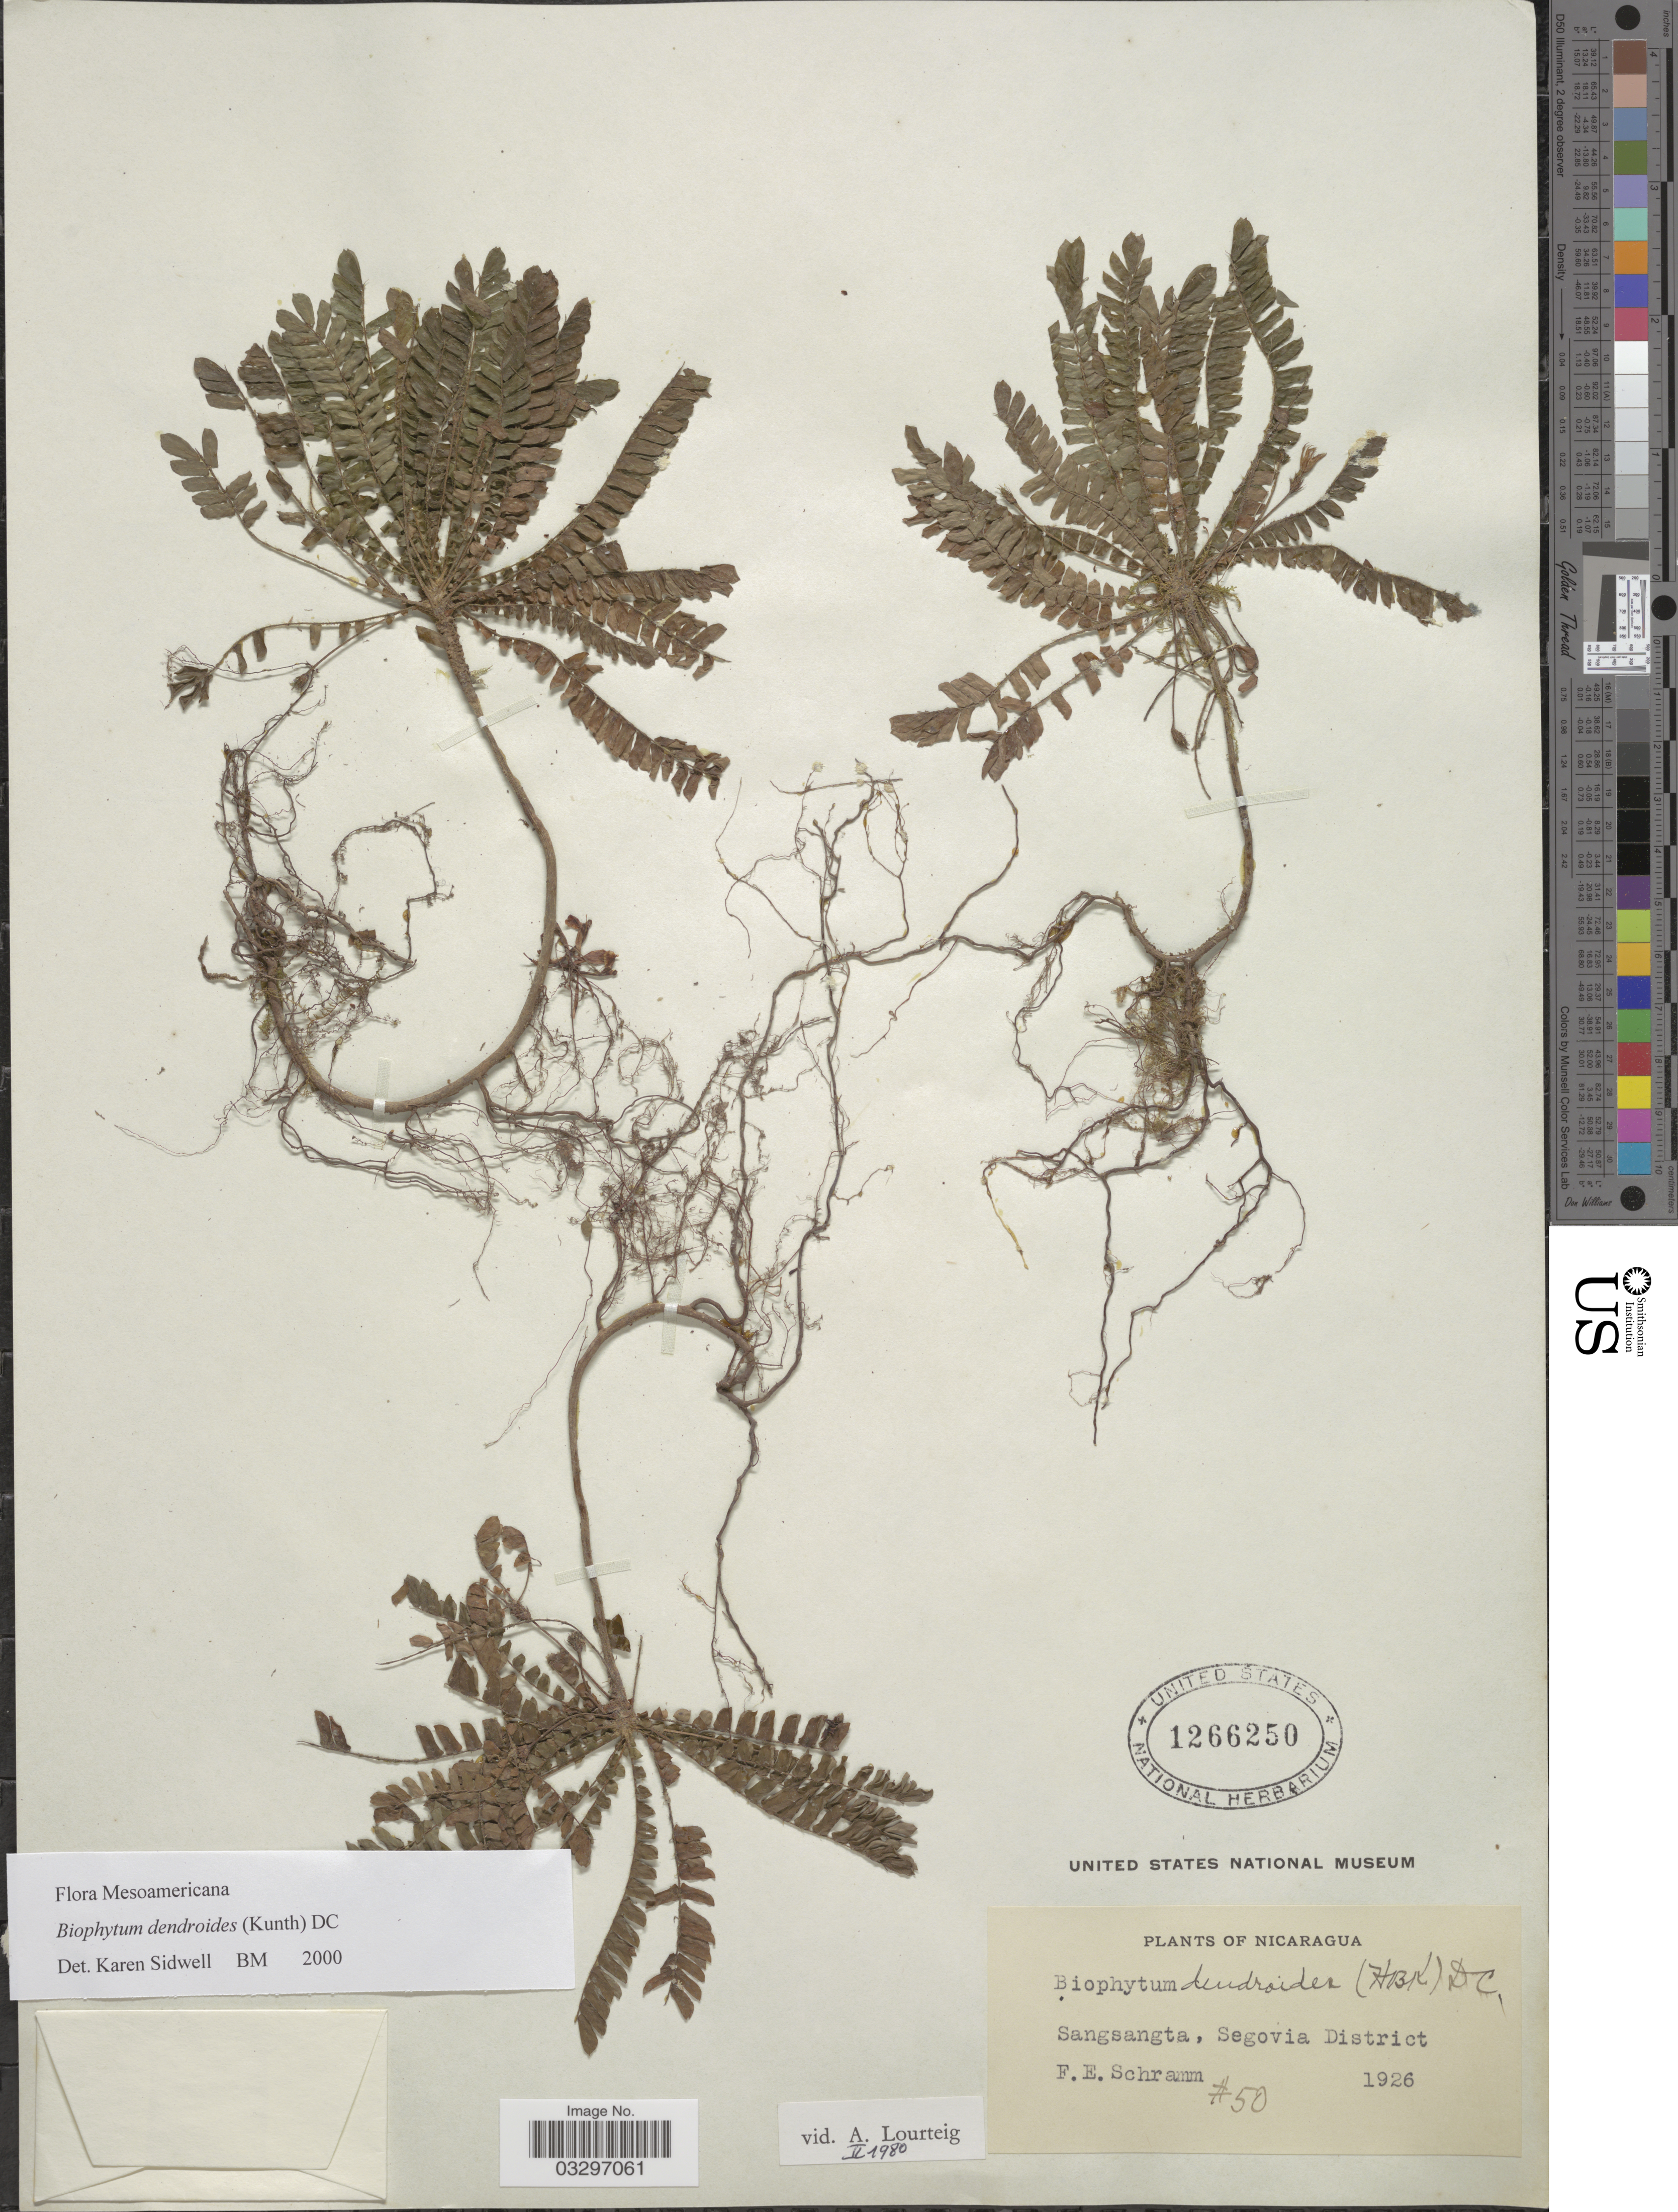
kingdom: Plantae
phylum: Tracheophyta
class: Magnoliopsida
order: Oxalidales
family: Oxalidaceae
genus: Biophytum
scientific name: Biophytum dendroides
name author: (Kunth) DC.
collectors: F. E. Schramm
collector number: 50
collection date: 1926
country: Nicaragua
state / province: Nueva Segovia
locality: Sangsangta, Segova District.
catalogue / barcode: US 1266250